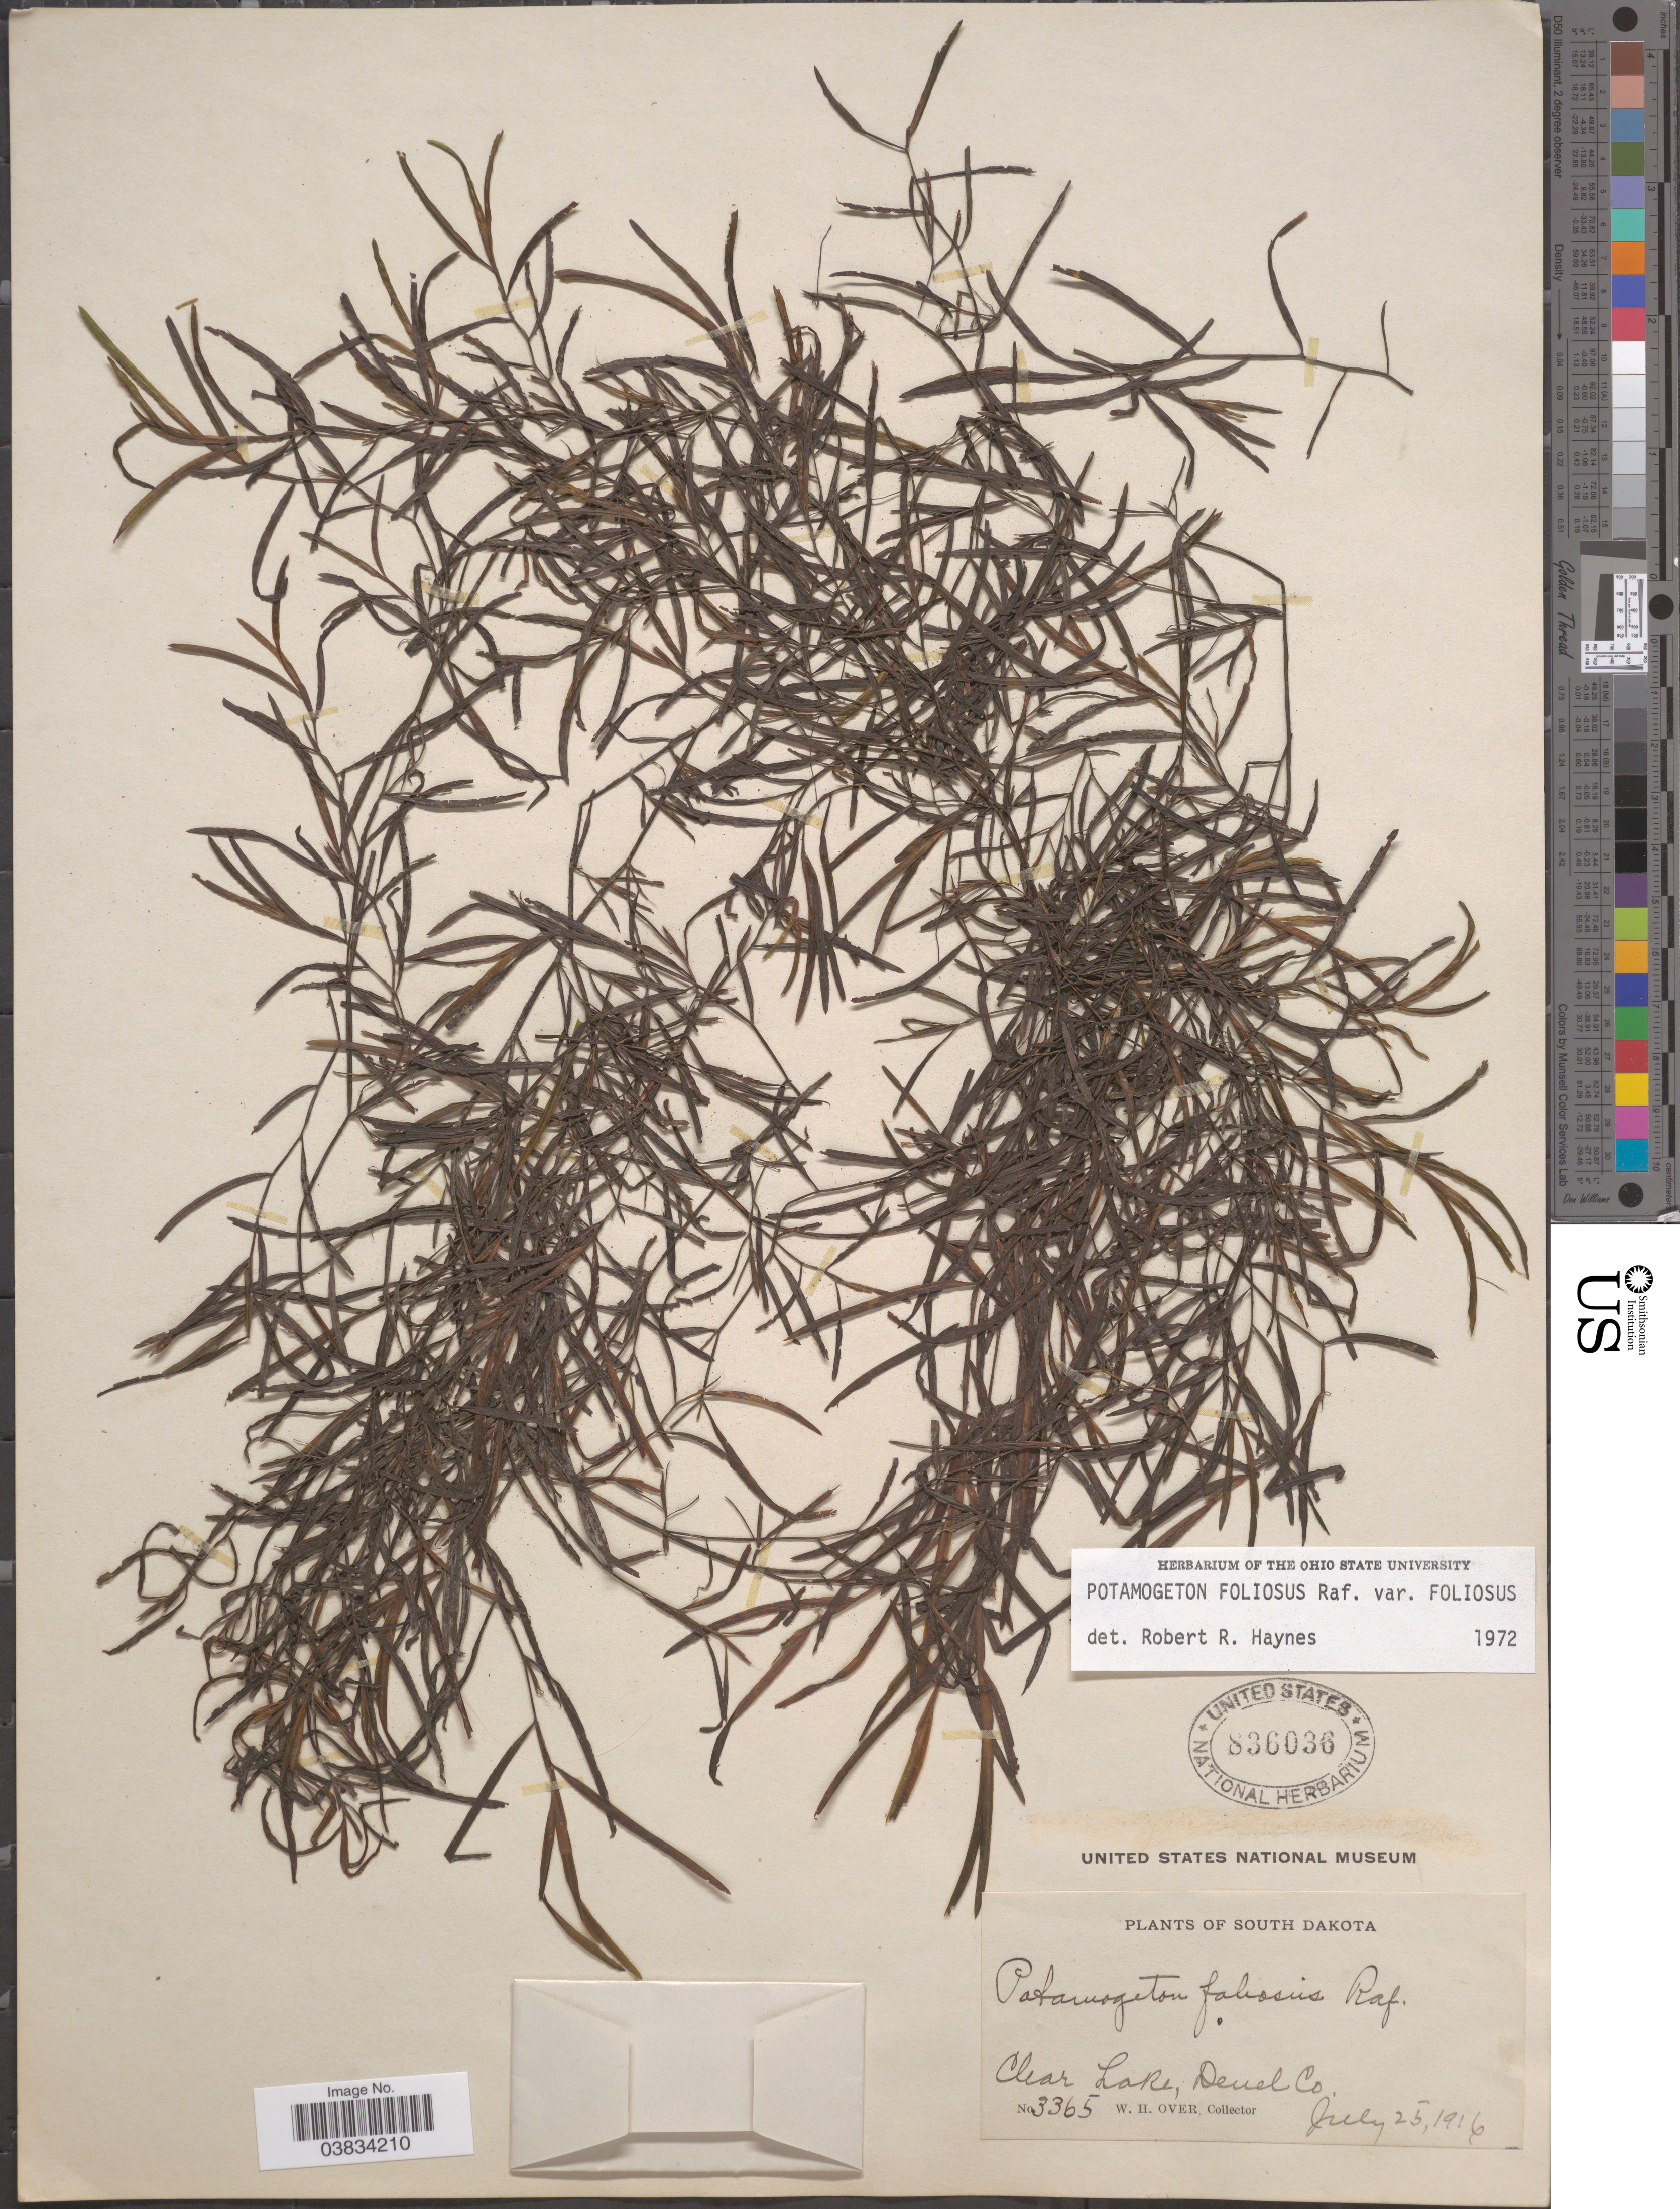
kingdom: Plantae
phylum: Tracheophyta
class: Liliopsida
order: Alismatales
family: Potamogetonaceae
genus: Potamogeton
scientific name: Potamogeton foliosus var. foliosus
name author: Raf.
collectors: W. Over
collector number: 3365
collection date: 1916-07-25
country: United States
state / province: South Dakota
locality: Clear Lake, Deuel Co.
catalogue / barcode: US 836036